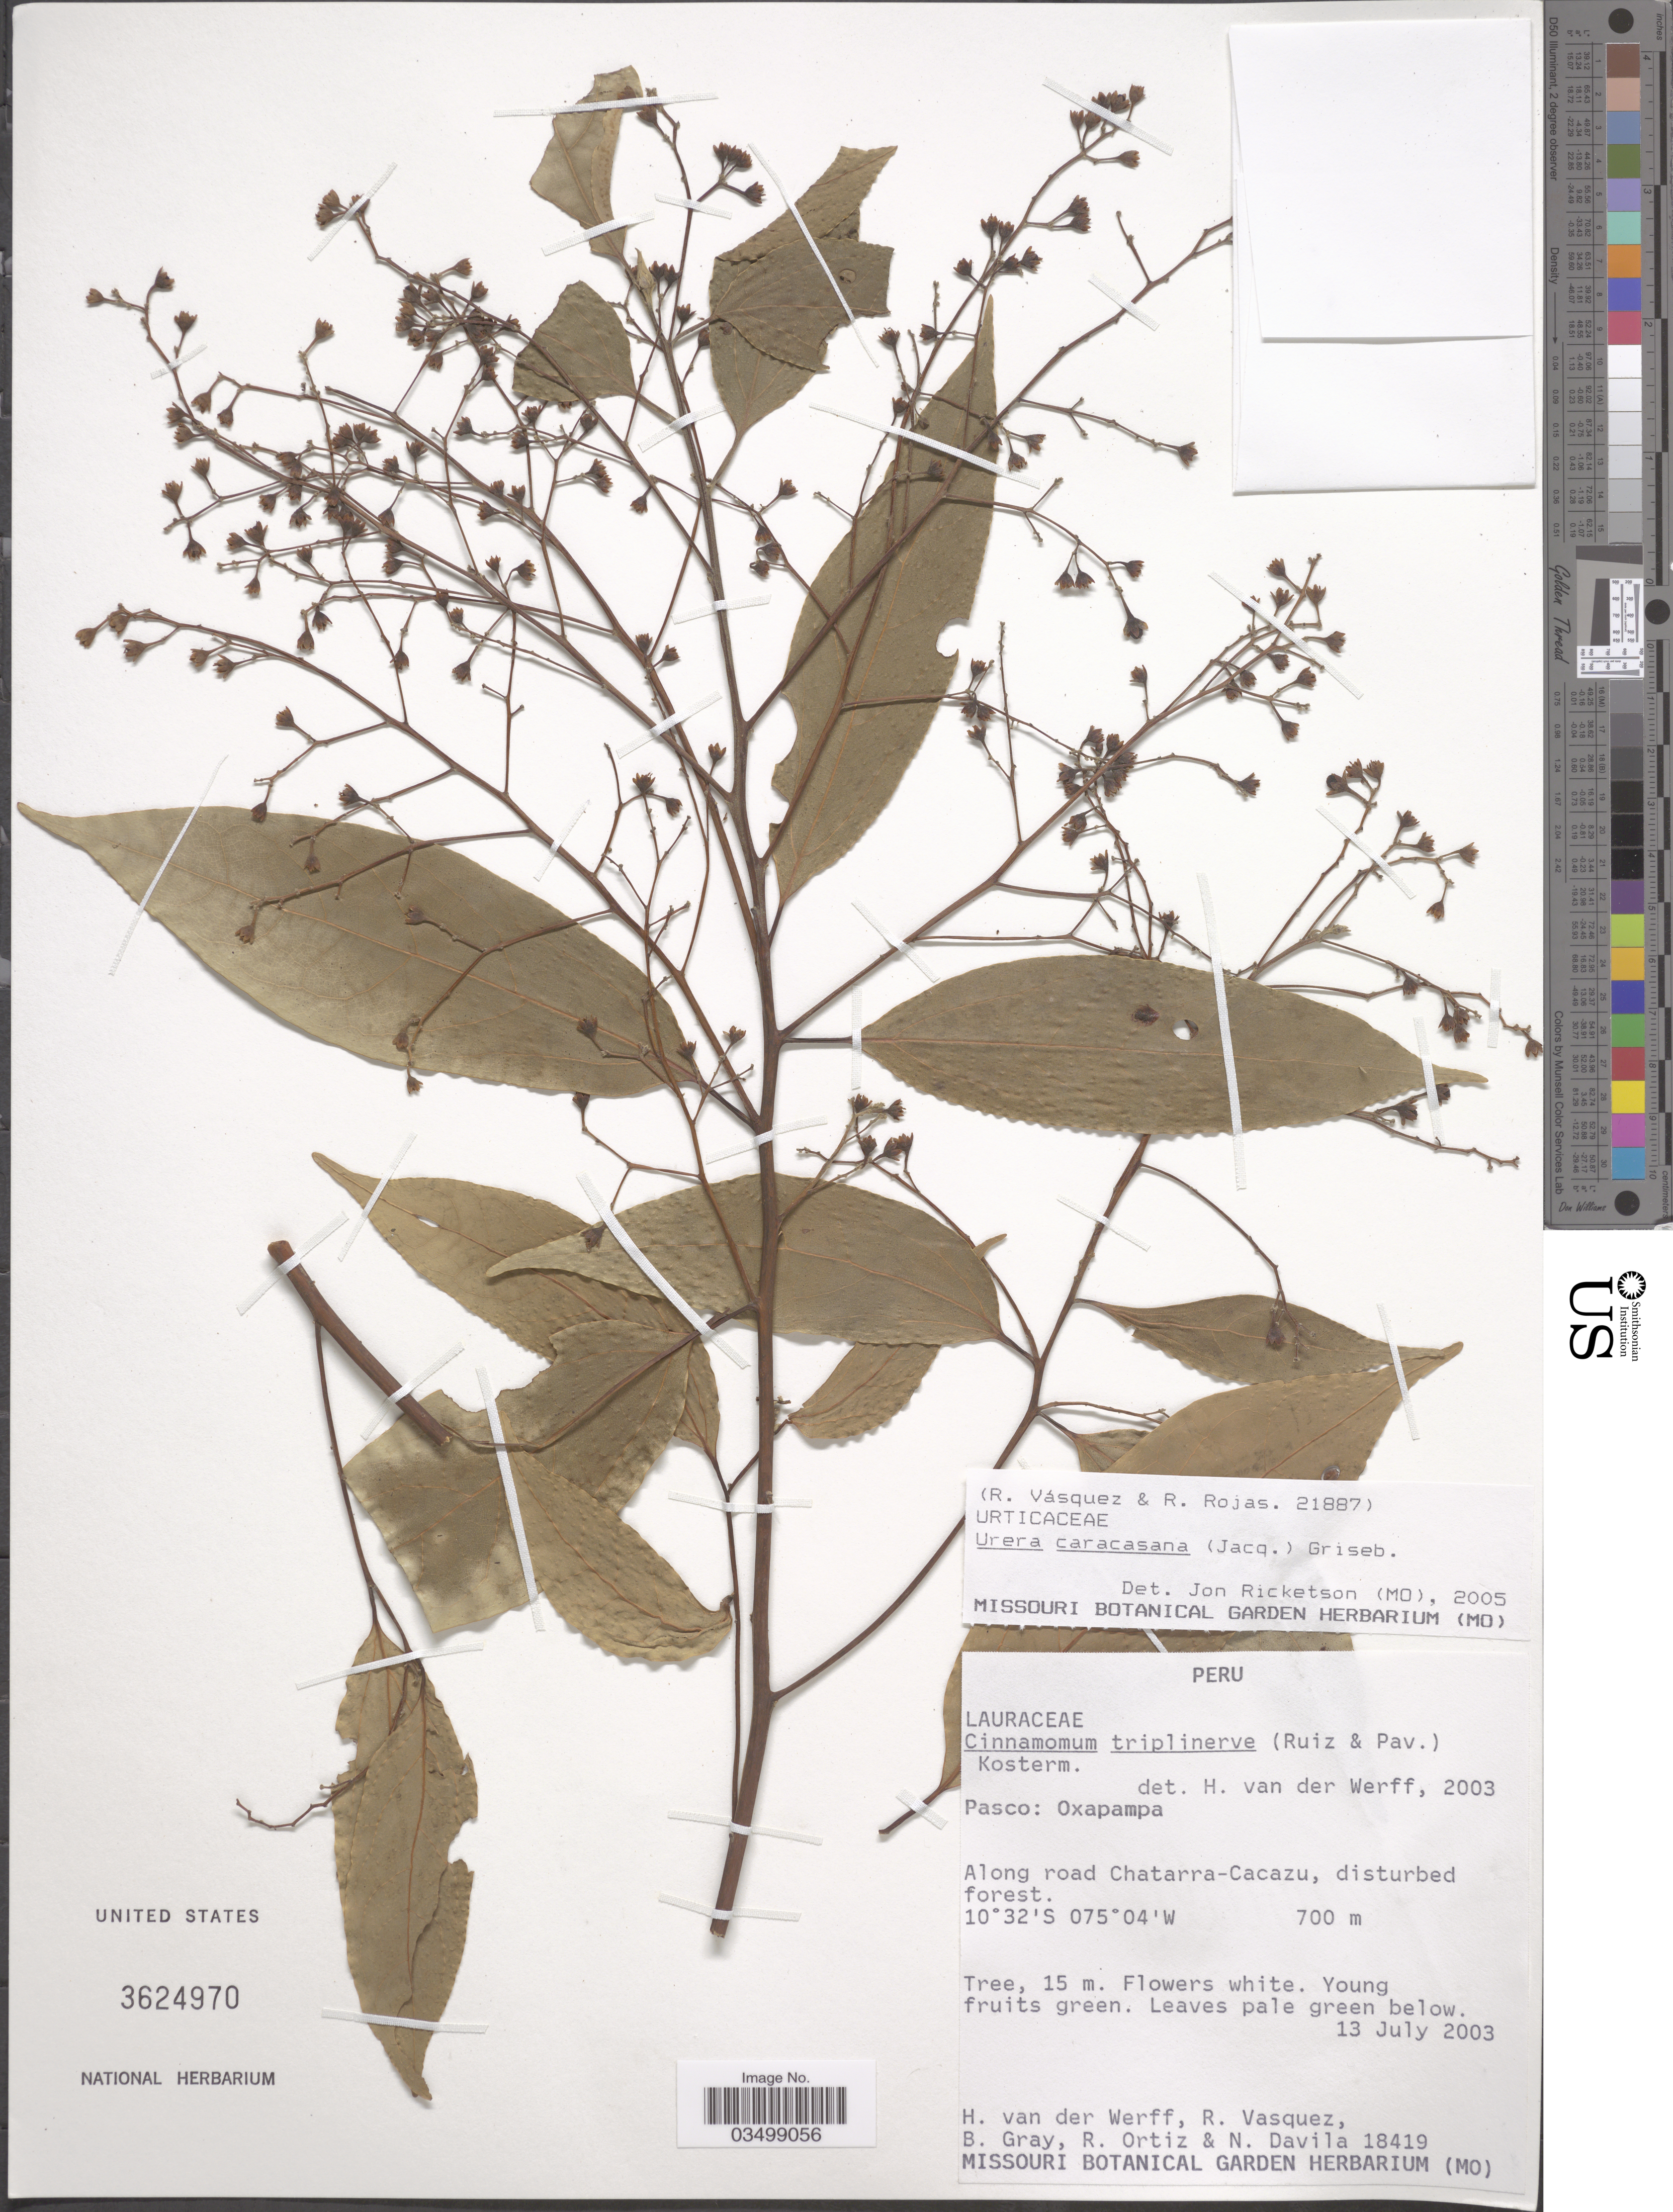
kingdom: Plantae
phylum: Tracheophyta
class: Magnoliopsida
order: Rosales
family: Urticaceae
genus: Urera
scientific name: Urera caracasana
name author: (Jacq.) Gaudich. ex Griseb.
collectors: H. van der Werff, R. Vasquez, B. Gray, R. Ortiz & N. Dávila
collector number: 18419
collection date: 2003-07-13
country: Peru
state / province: Pasco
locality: Oxapampa. Along road Chatarra-Cacazu.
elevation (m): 700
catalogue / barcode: US 3624970